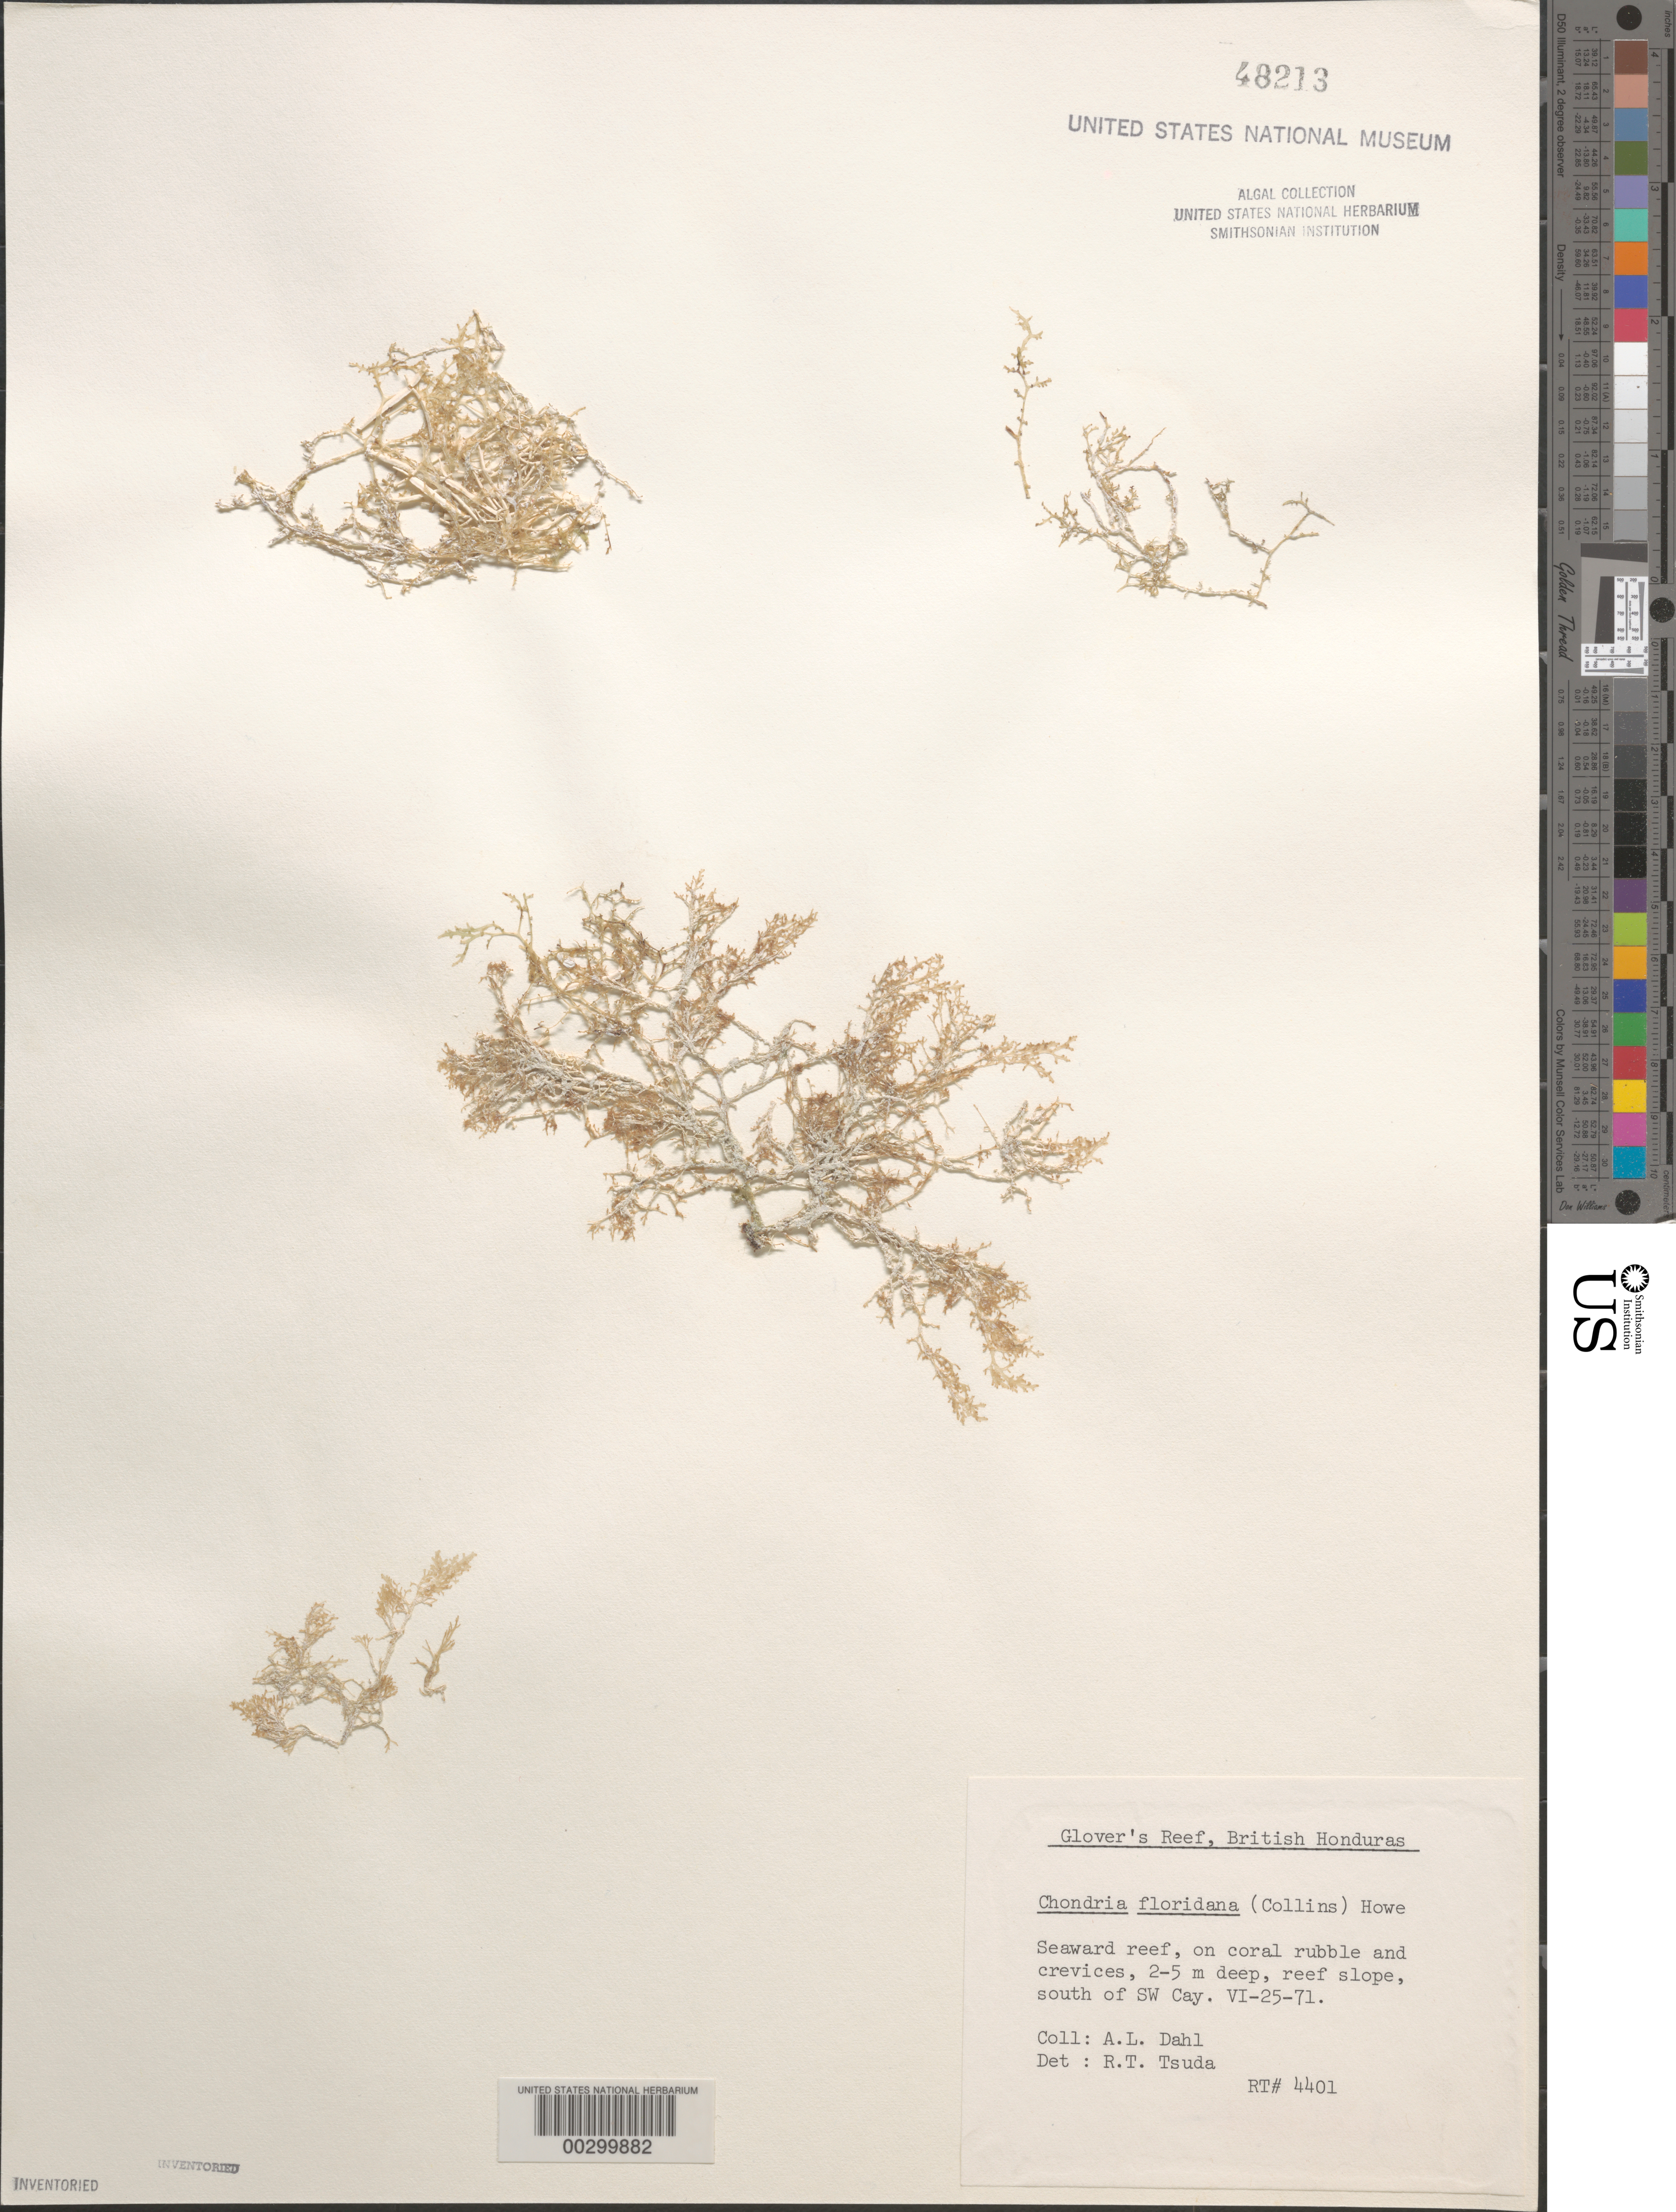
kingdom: Plantae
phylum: Rhodophyta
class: Florideophyceae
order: Ceramiales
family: Rhodomelaceae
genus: Chondria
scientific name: Chondria floridana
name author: (Collins) M. Howe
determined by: Tsuda, R. T.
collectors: A. Dahl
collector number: Rt 4401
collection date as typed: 25 Jun 1971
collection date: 1971-06-25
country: Belize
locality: Glover's Reef, south of Southwest Cay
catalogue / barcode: US 48213